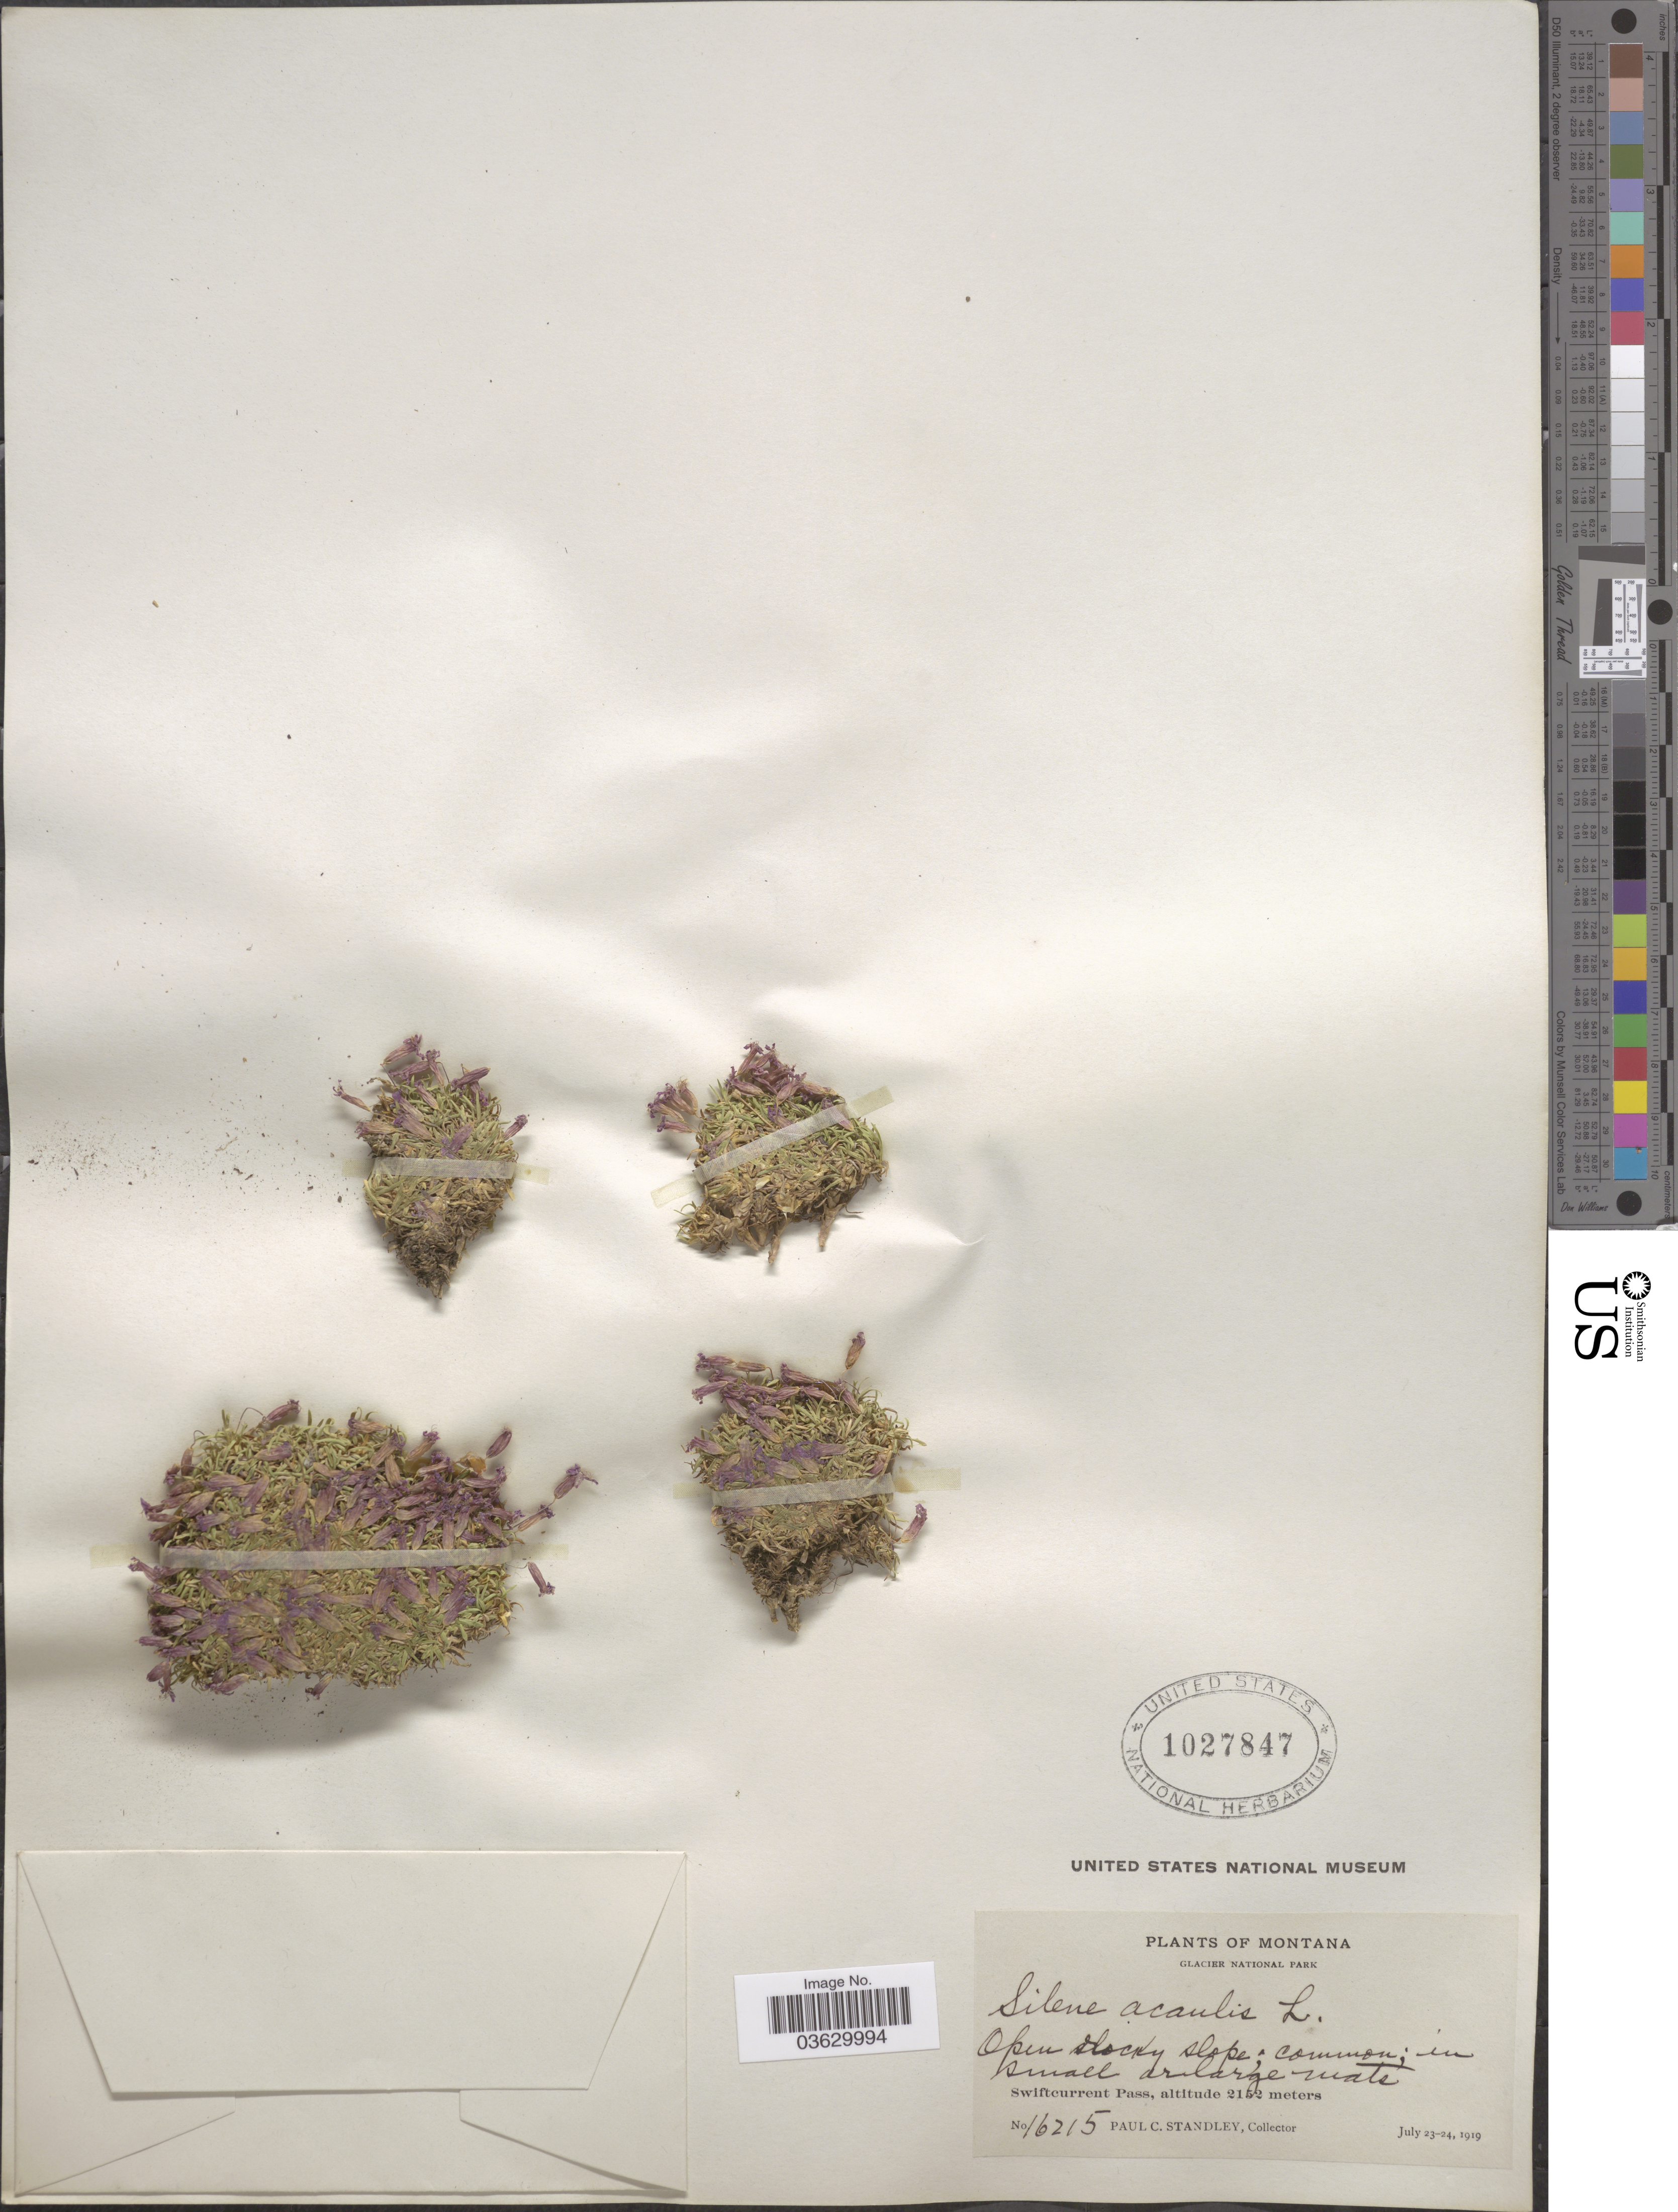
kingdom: Plantae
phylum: Tracheophyta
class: Magnoliopsida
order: Caryophyllales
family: Caryophyllaceae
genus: Silene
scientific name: Silene acaulis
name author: (L.) Jacq.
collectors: P. C. Standley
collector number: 16215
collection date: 1919-07-23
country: United States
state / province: Montana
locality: Glacier National Park. Swiftcurrent Pass.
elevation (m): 2152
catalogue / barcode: US 1027847